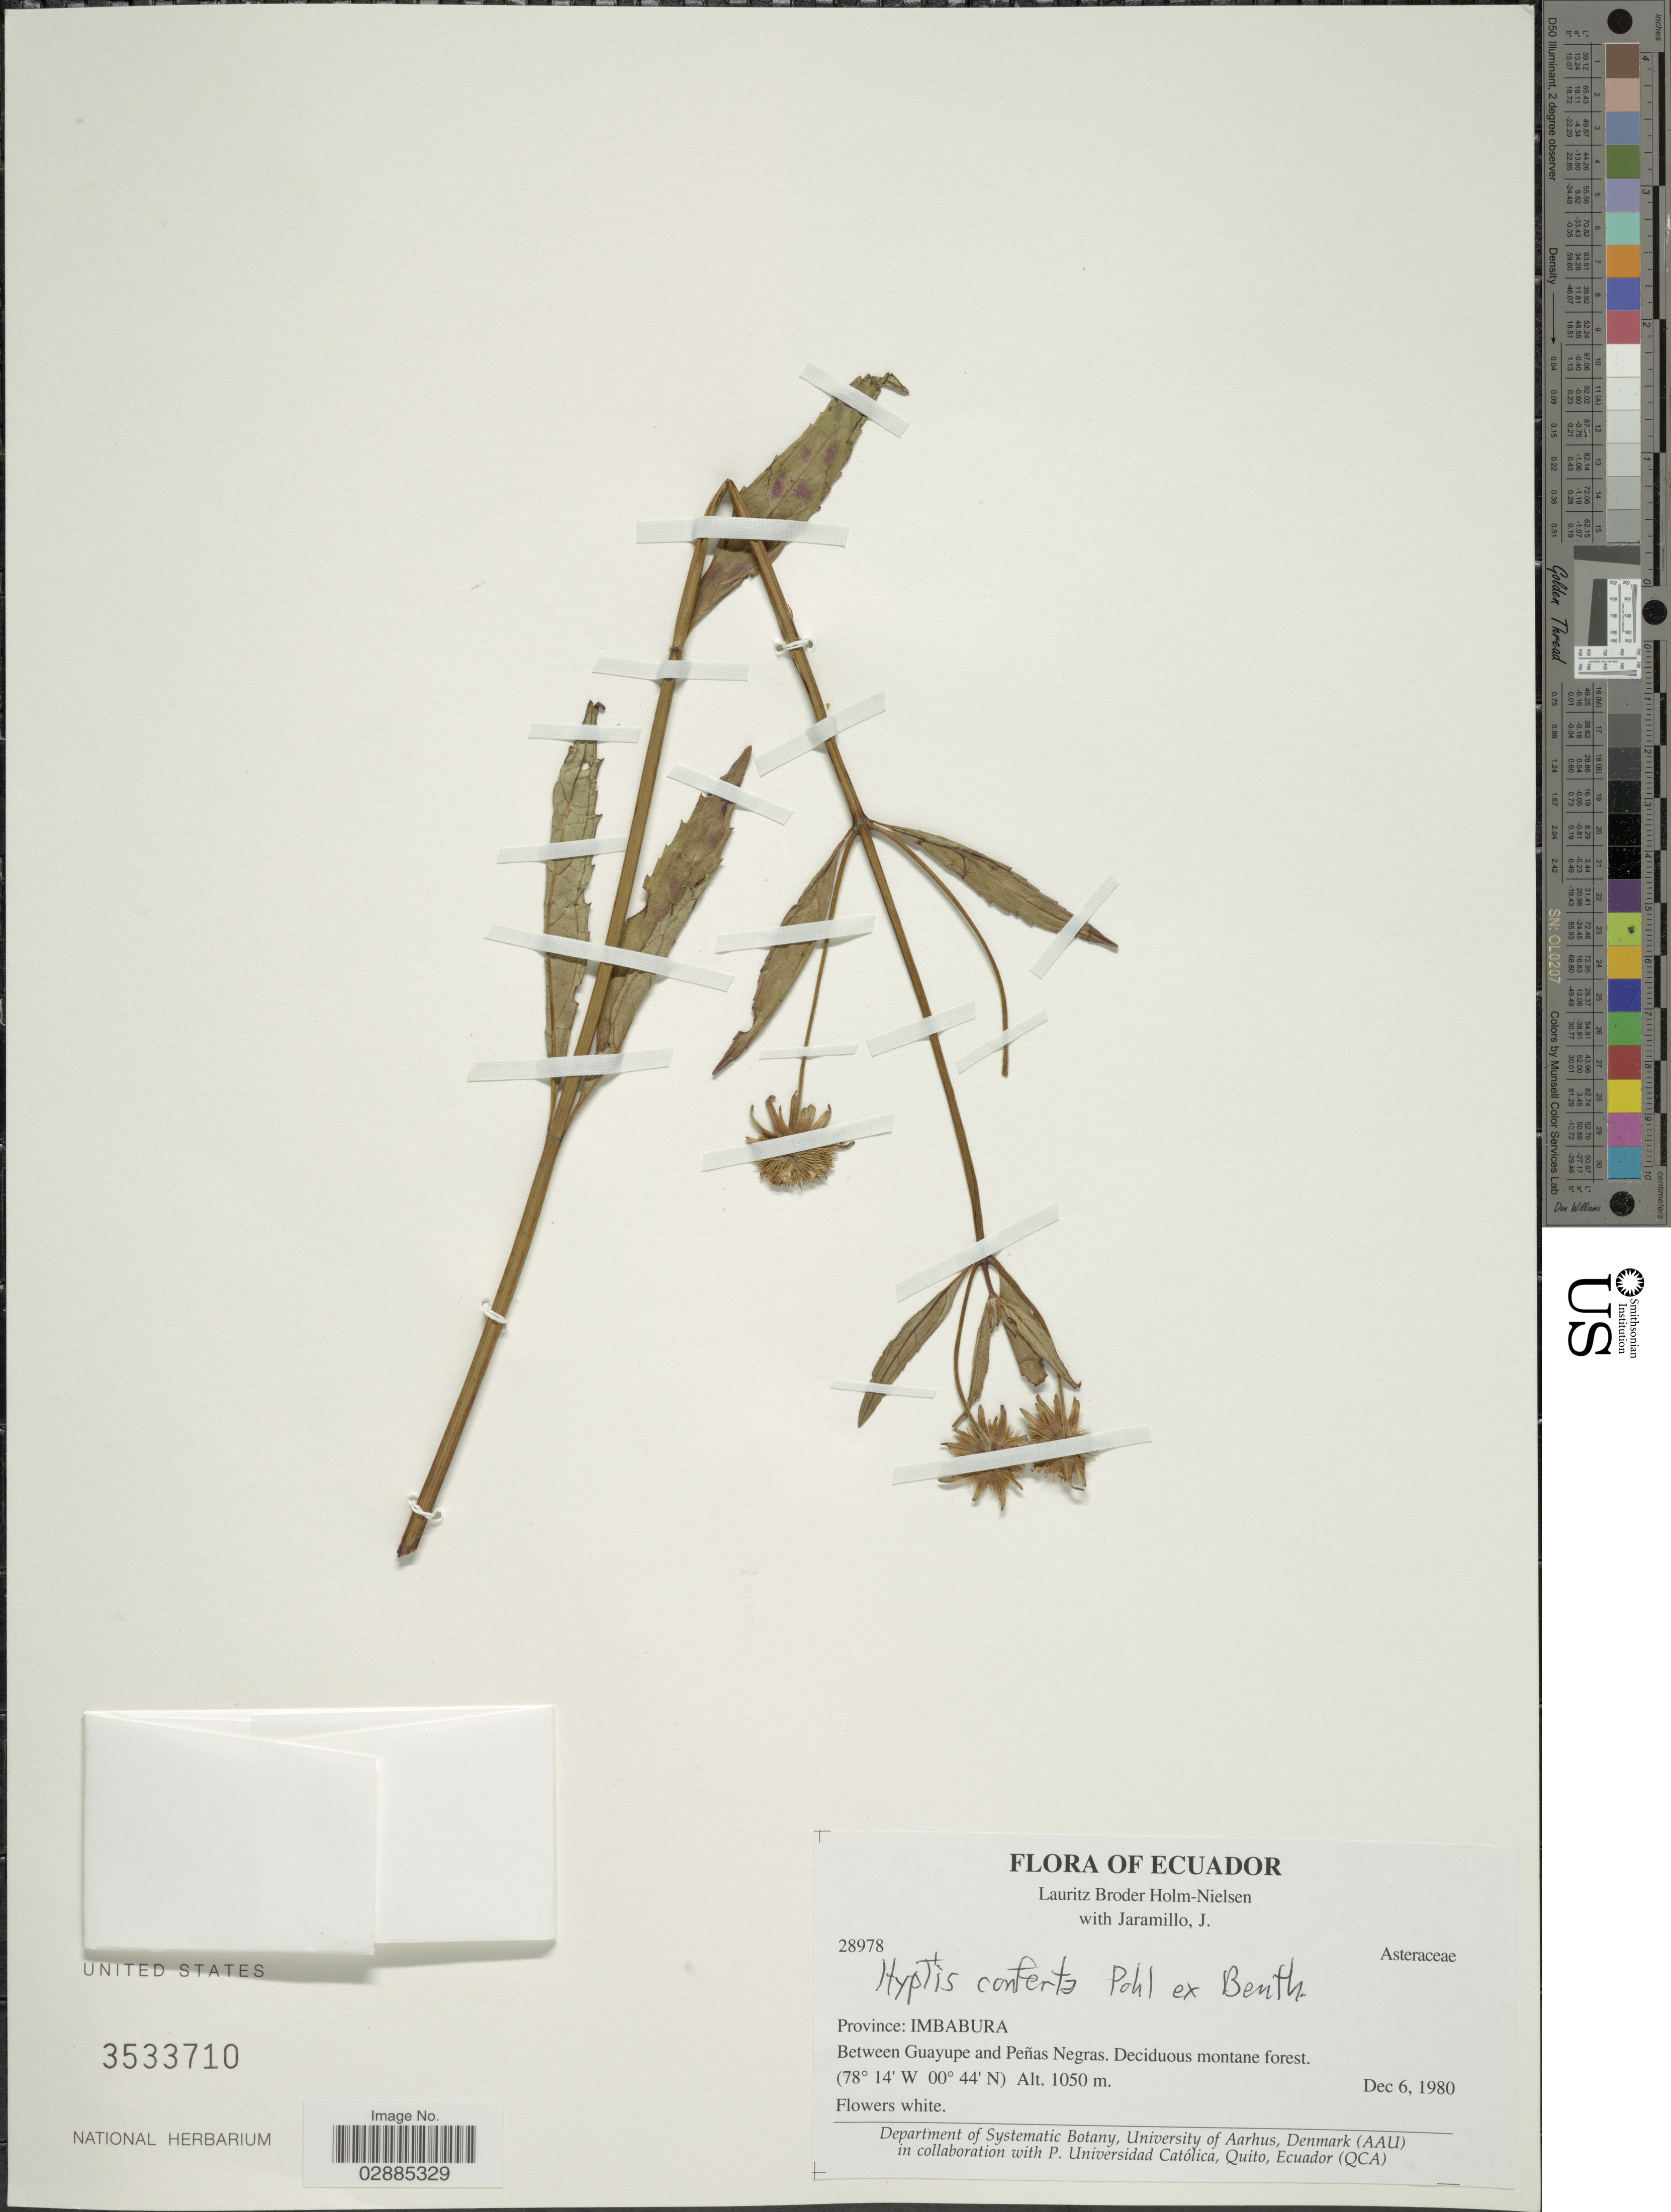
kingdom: Plantae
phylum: Tracheophyta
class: Magnoliopsida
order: Lamiales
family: Lamiaceae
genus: Hyptis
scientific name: Hyptis conferta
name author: Pohl ex Benth.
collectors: L. B. Holm-Nielsen & J. Jaramillo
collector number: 28978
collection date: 1980-12-06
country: Ecuador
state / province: Imbabura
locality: Between Guayupe and Peñas Negras.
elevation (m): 1050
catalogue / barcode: US 3533710